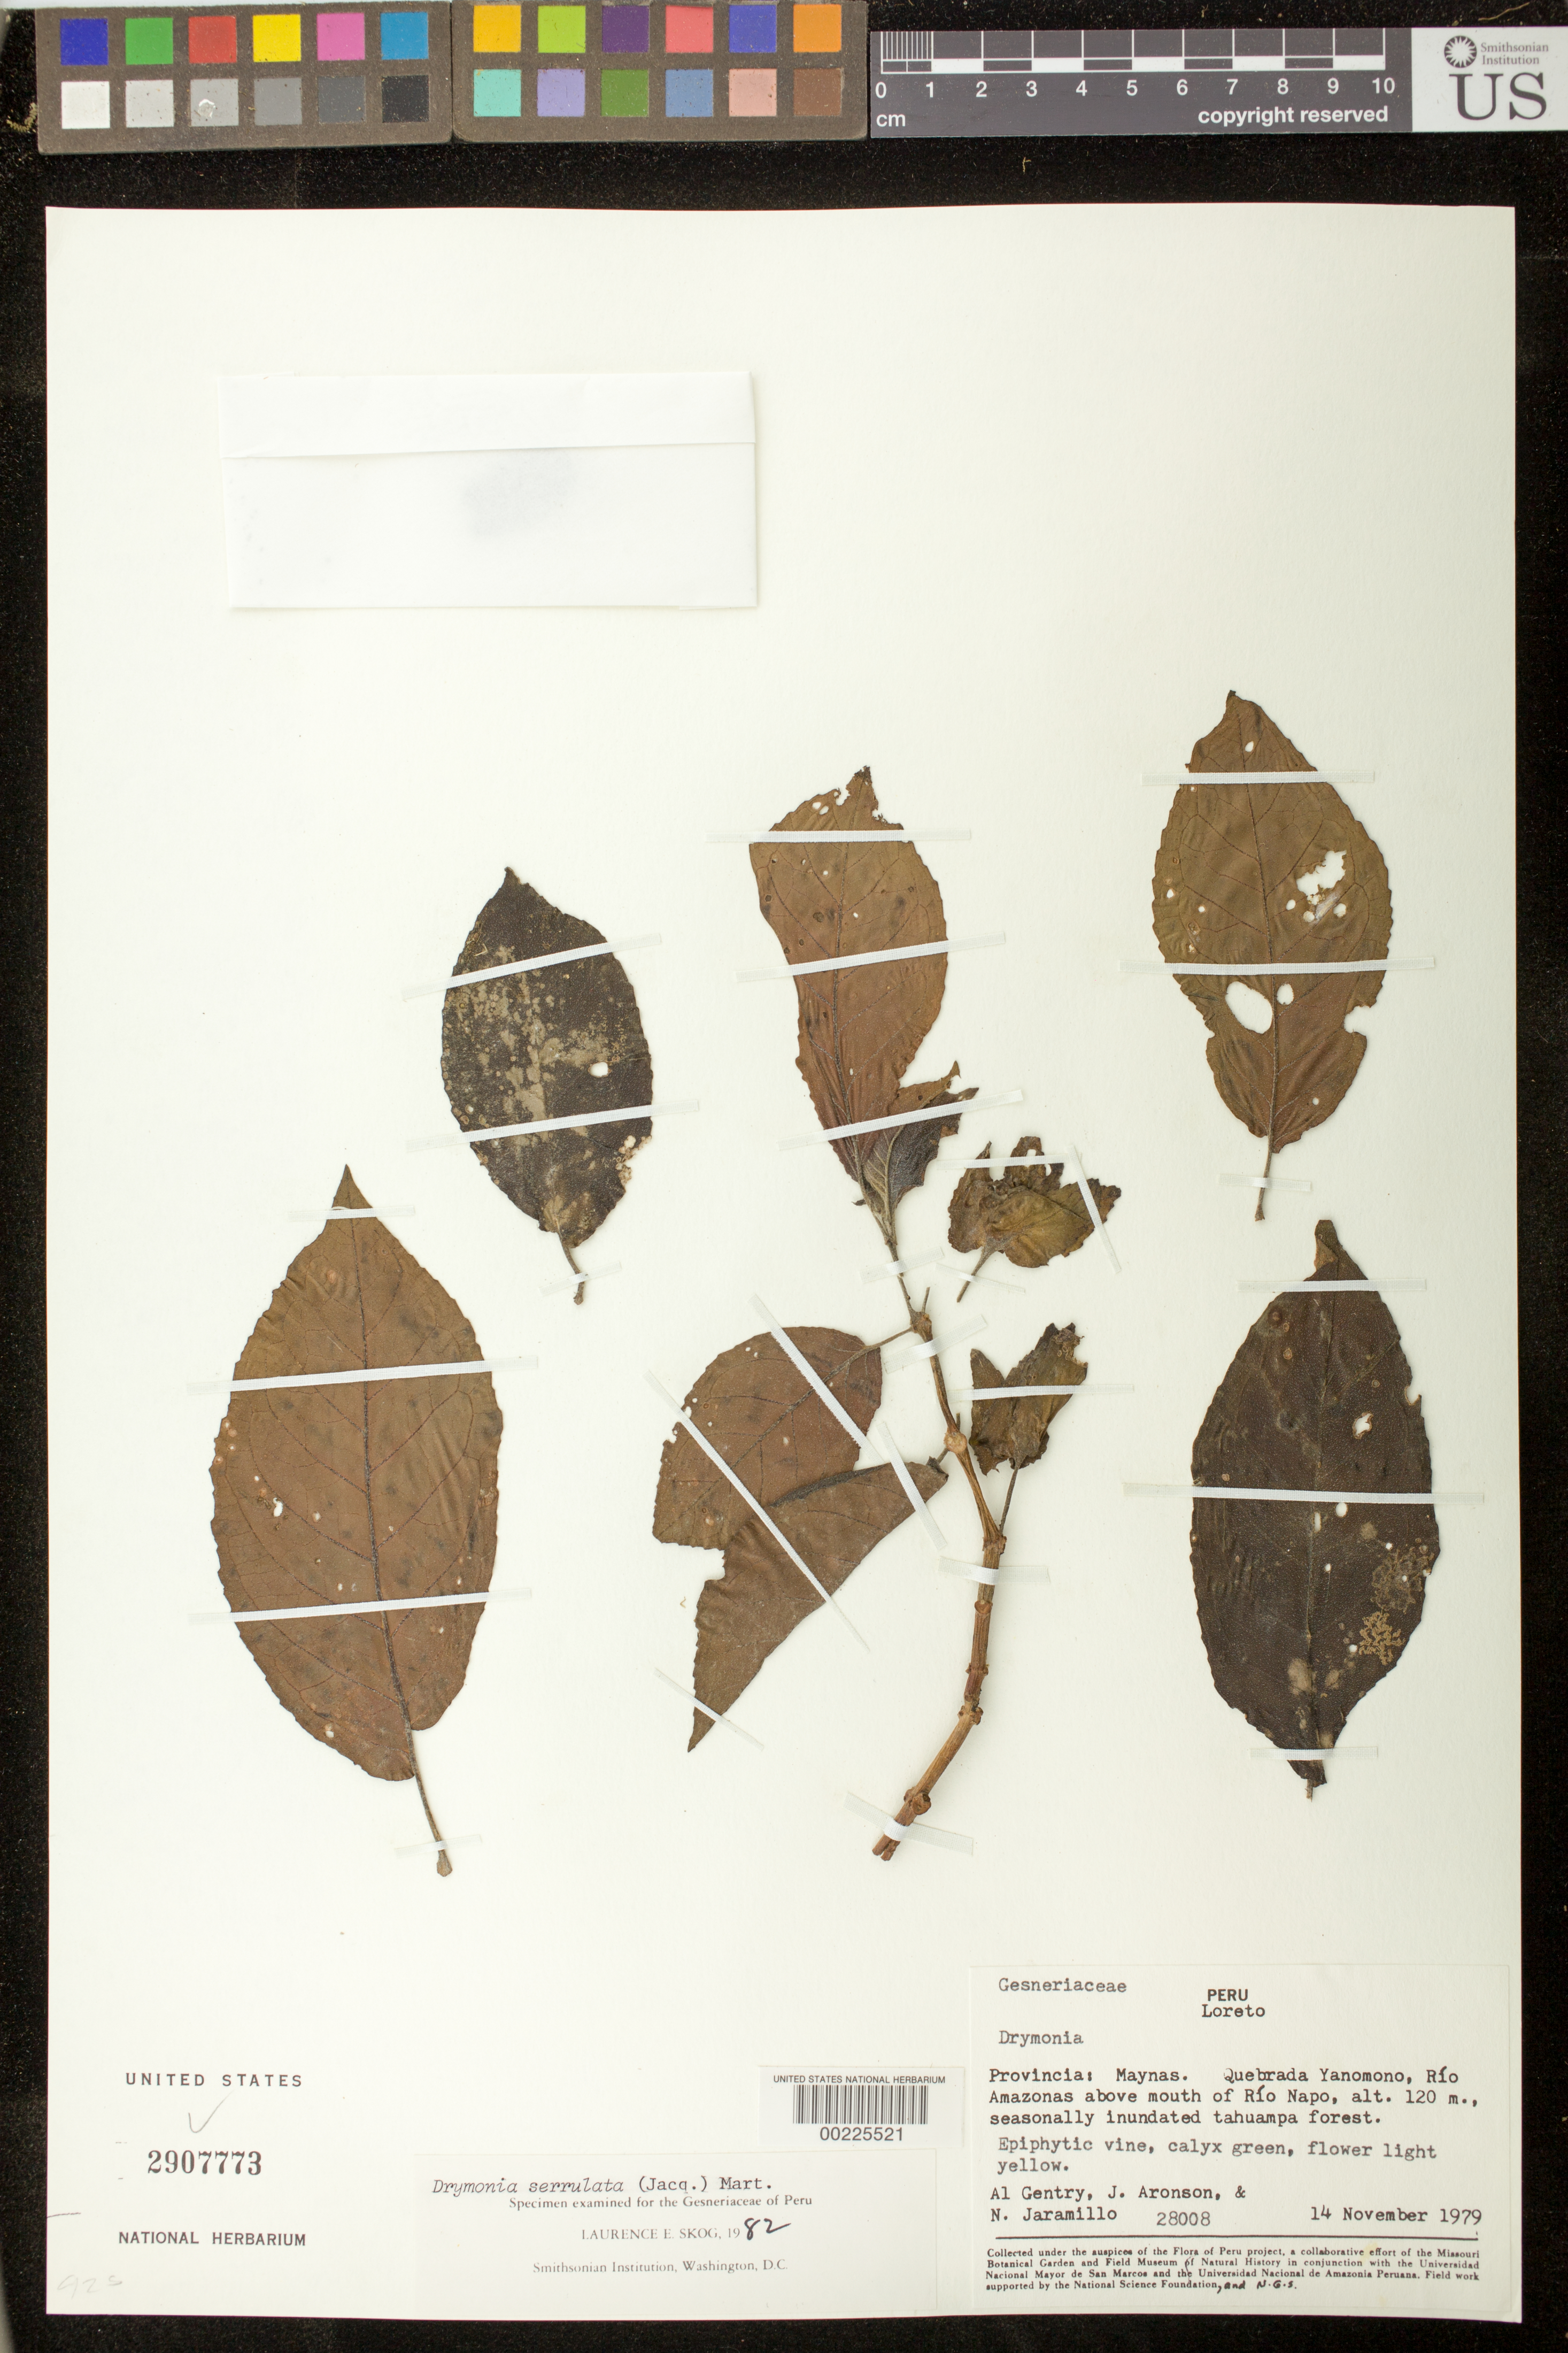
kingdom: Plantae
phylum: Tracheophyta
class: Magnoliopsida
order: Lamiales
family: Gesneriaceae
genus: Drymonia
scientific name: Drymonia serrulata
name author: (Jacq.) Mart.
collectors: A. H. Gentry & et al.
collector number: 28008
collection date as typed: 14 Nov 1979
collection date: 1979-11-14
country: Peru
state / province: Loreto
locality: Prov. Maynas; Quebrada Yanomono, Rio Amazonas above mouth of Rio Napo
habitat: Seasonally inundated tahuampa forest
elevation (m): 120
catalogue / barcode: US 2907773